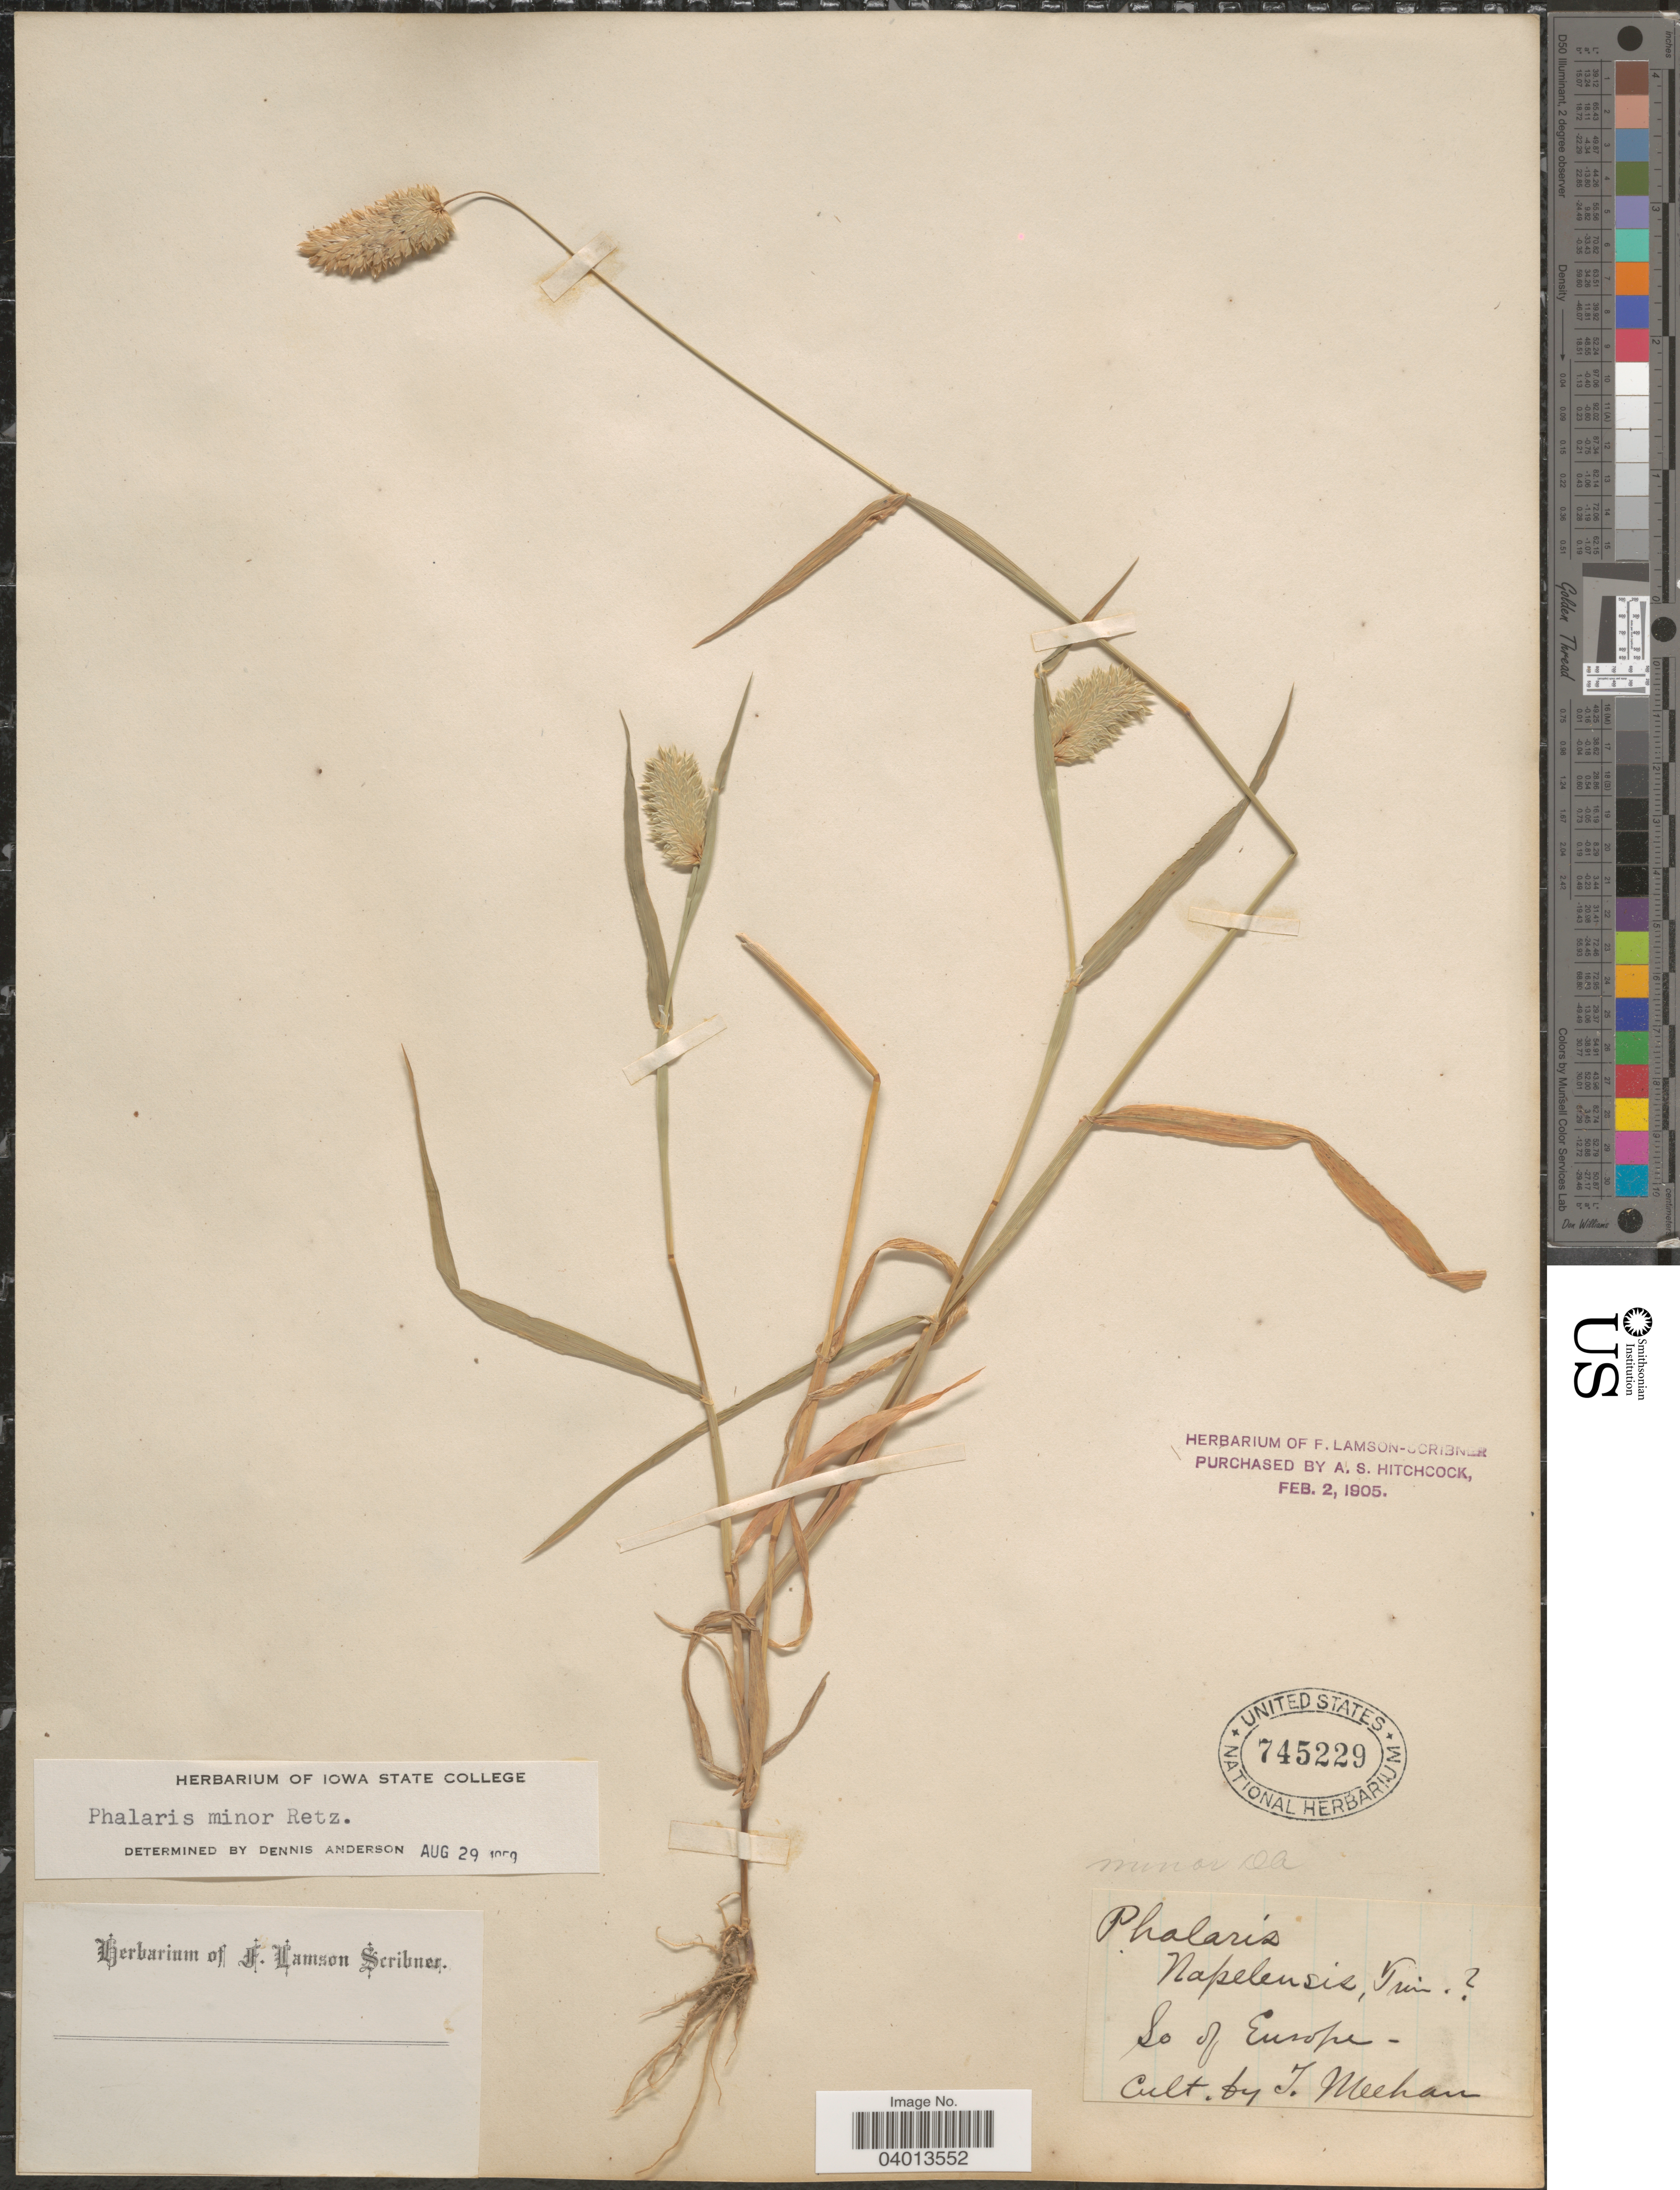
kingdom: Plantae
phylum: Tracheophyta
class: Liliopsida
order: Poales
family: Poaceae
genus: Phalaris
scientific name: Phalaris minor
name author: Retz.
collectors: T. Meehan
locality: So of Europe.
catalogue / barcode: US 745229